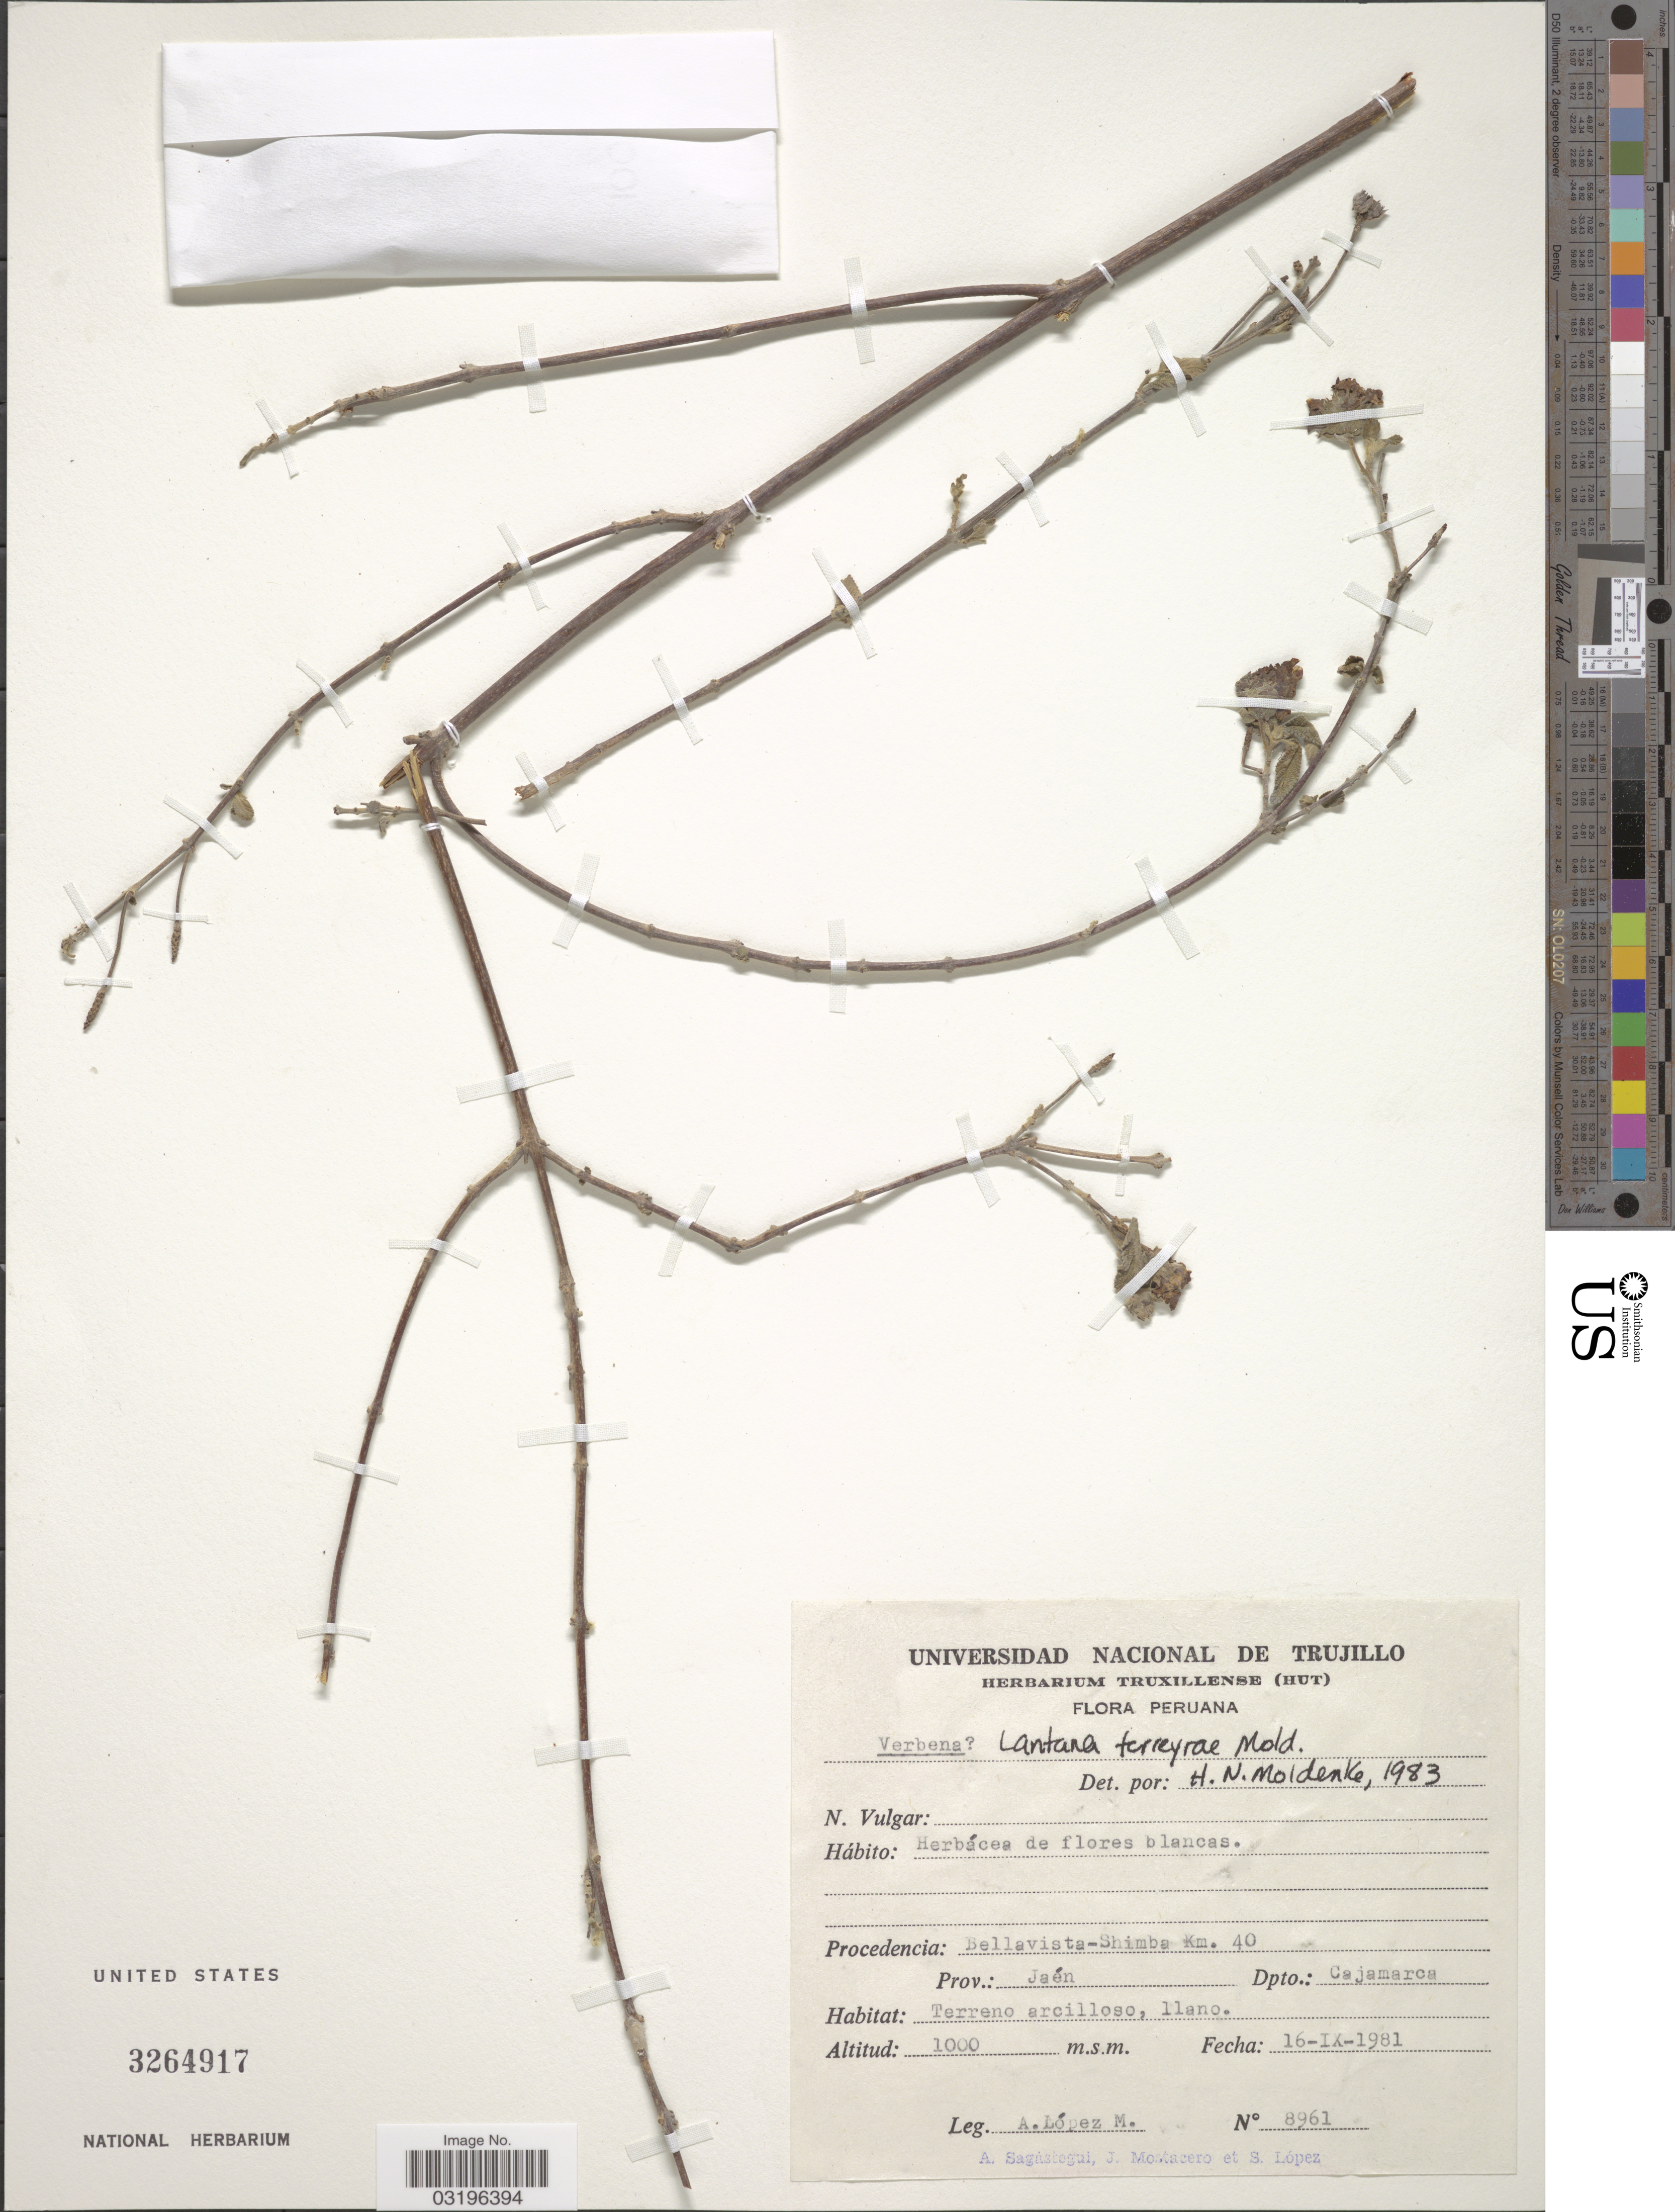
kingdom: Plantae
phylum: Tracheophyta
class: Magnoliopsida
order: Lamiales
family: Verbenaceae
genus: Lantana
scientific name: Lantana ferreyrae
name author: Moldenke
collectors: A. López M., A. Sagastegui, J. Mostacero & S. Lopez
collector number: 8961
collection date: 1981-09-16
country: Peru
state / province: Cajamarca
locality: Bellavista-Shimba Km. 40. Prov.: Jaén. Dpto.: Cajamarca.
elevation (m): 1000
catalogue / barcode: US 3264917